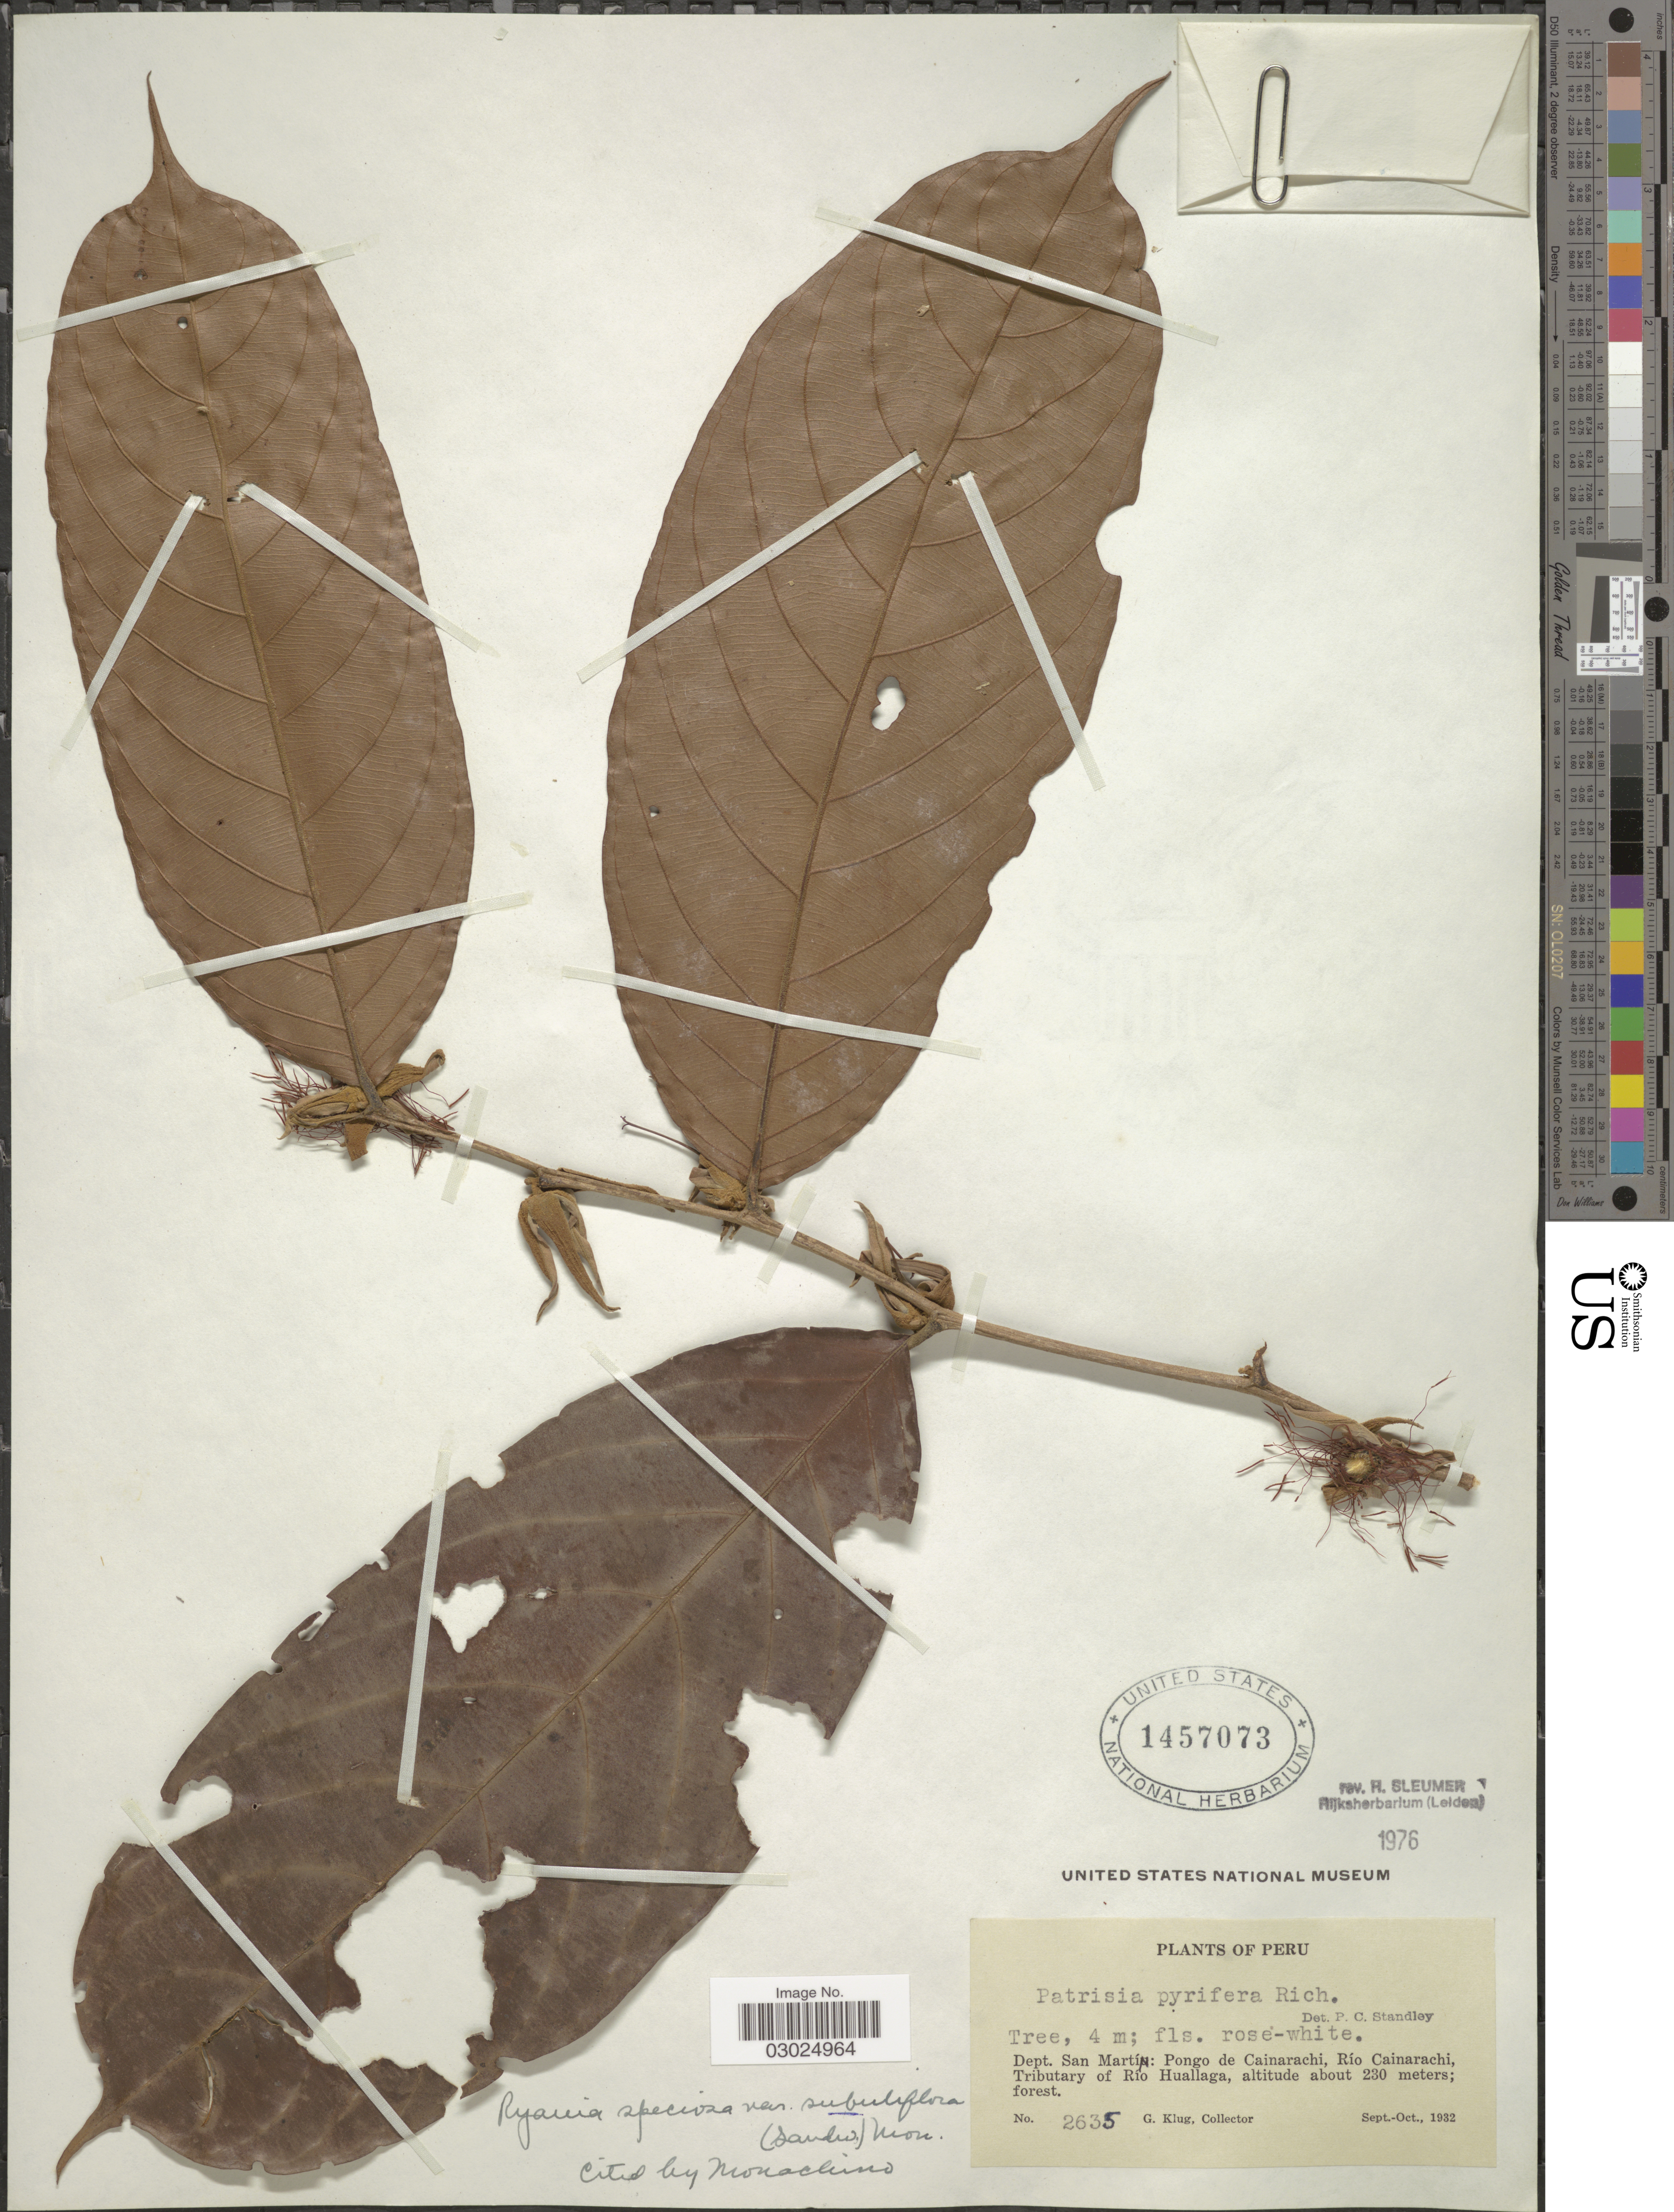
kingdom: Plantae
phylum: Tracheophyta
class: Magnoliopsida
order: Malpighiales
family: Salicaceae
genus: Ryania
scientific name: Ryania speciosa var. subuliflora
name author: (Sandwith) Monach.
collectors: G. Klug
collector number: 2635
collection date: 1932-09/1932-10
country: Peru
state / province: San Martín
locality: Dept. San Martín: Pongo de Cainarachi, Río Cainarachi, Tributary of Río Huallaga.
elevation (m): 230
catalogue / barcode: US 1457073